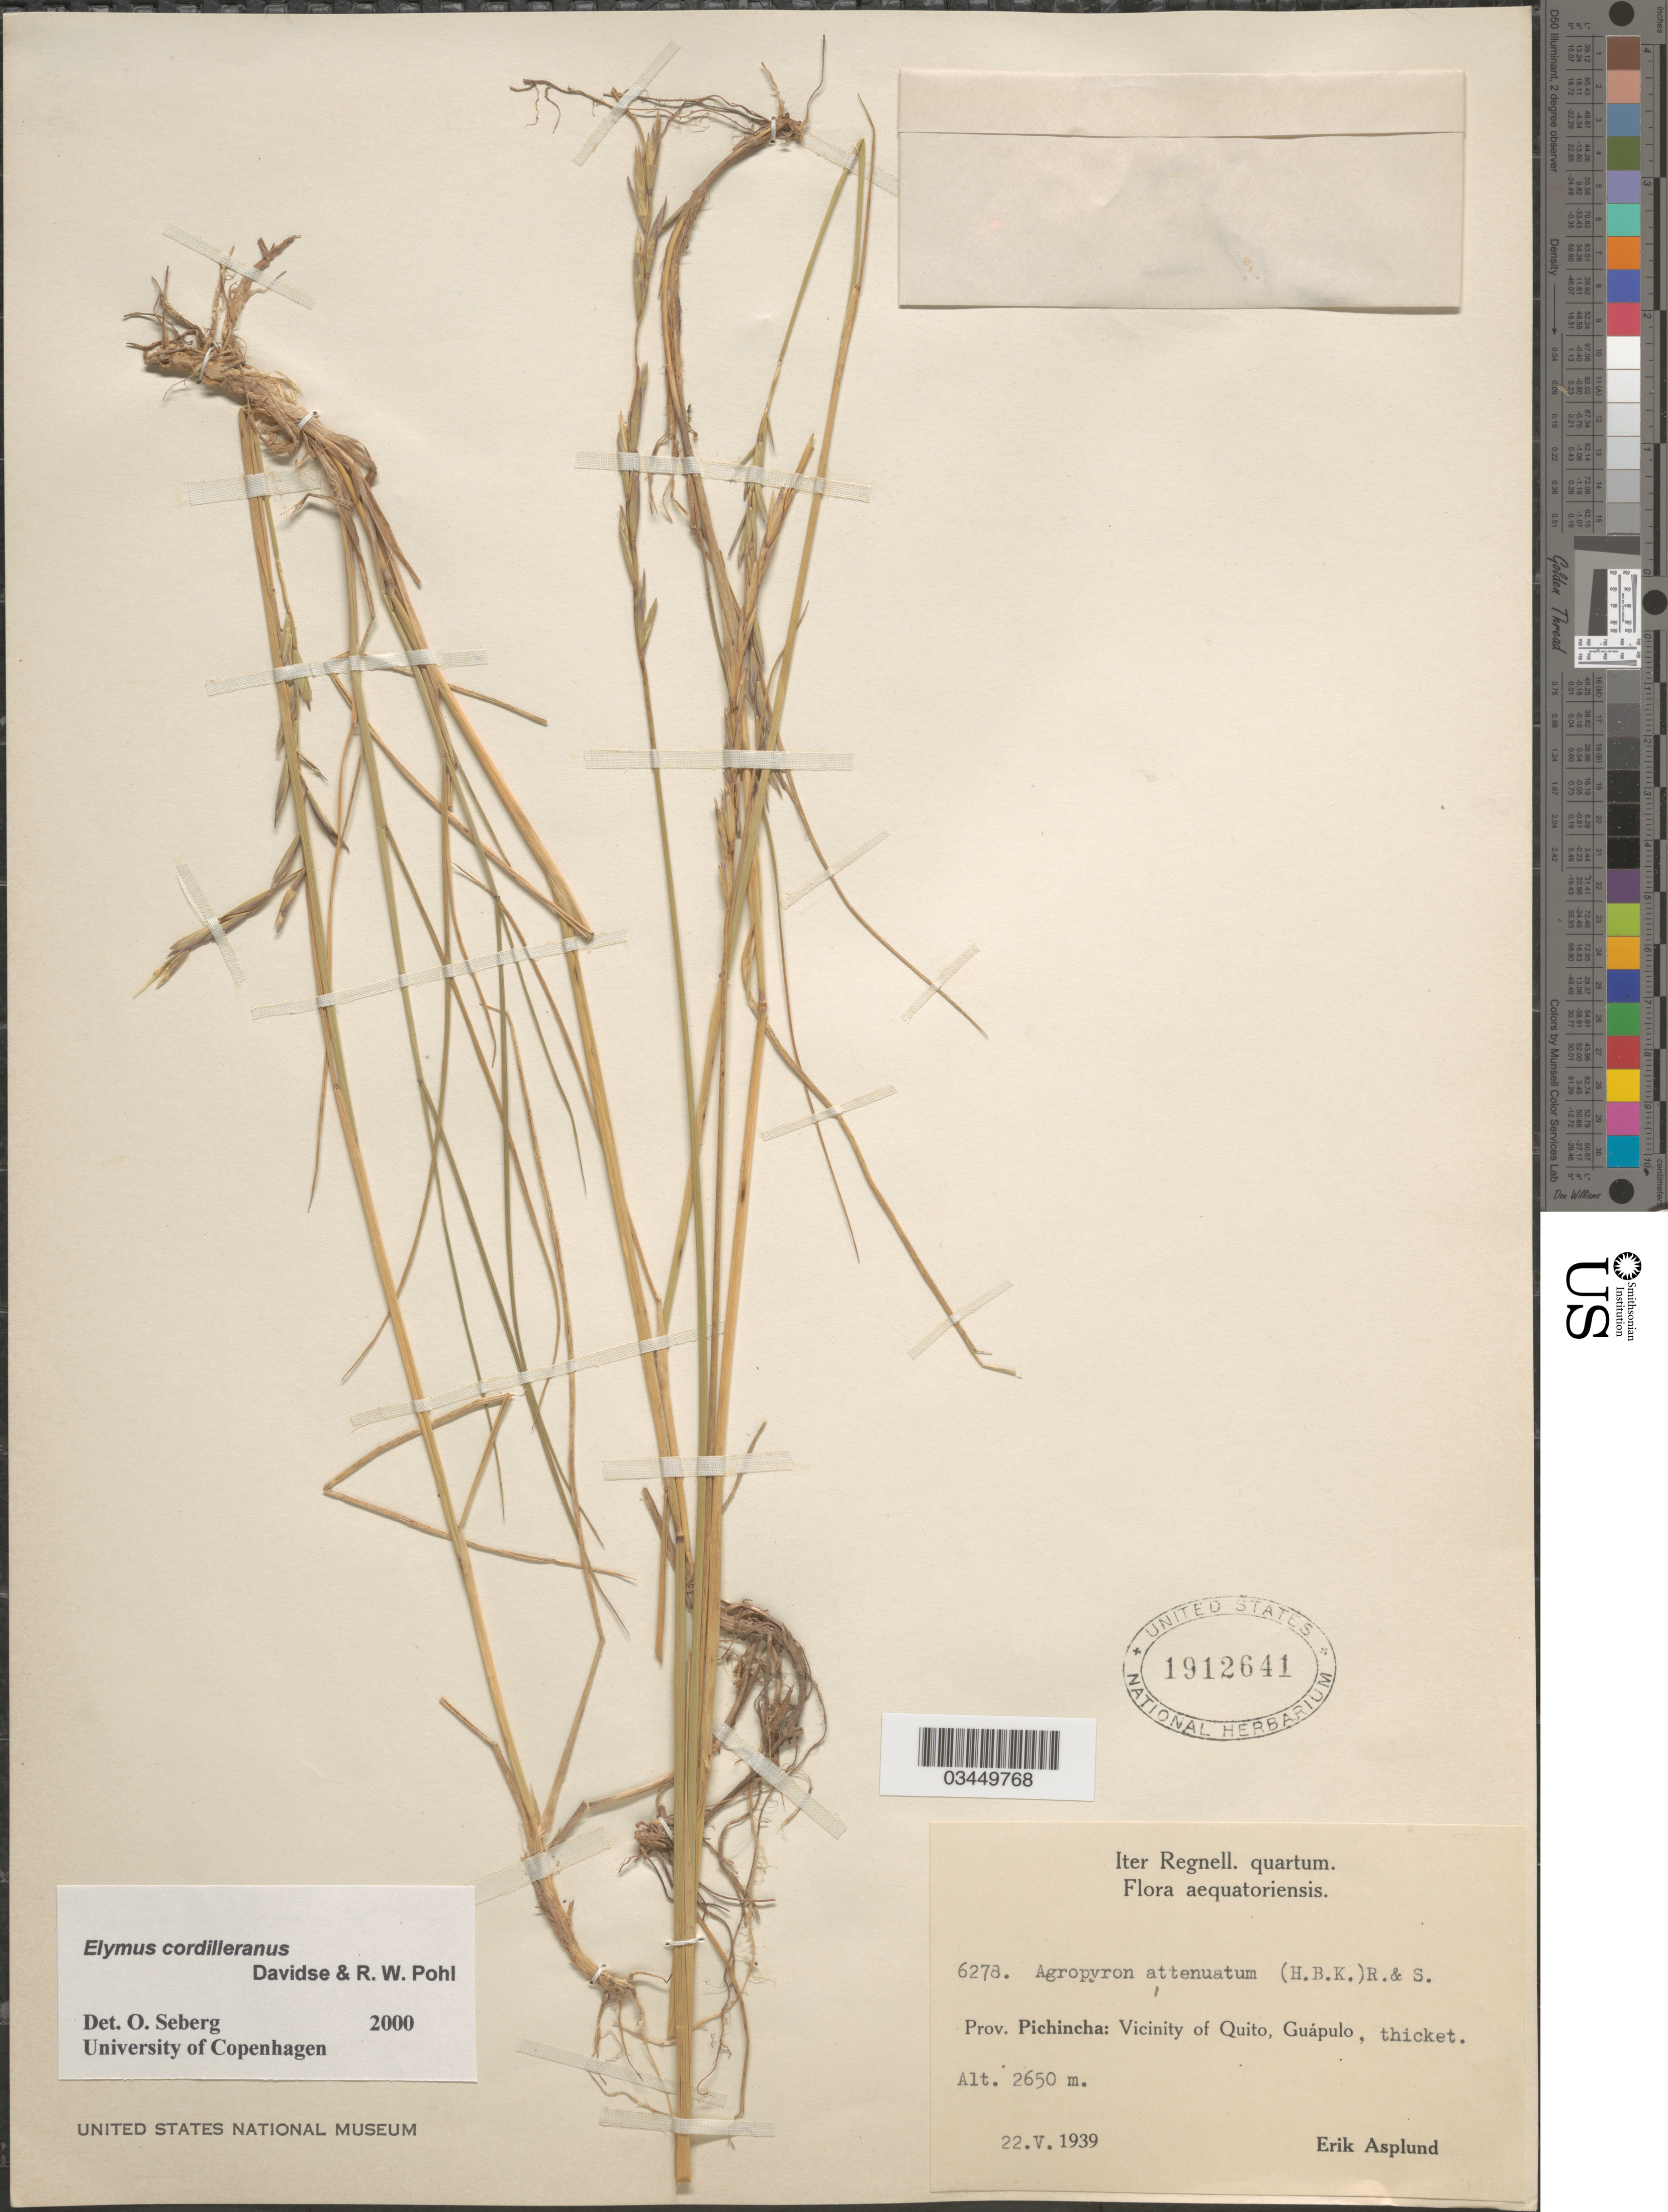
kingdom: Plantae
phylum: Tracheophyta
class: Liliopsida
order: Poales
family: Poaceae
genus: Elymus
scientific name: Elymus cordilleranus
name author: Davidse & R.W. Pohl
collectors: E. Asplund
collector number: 6278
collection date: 1939-05-22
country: Ecuador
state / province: Pichincha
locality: Iter Regnell. quartum. Vicinity of Quito, Guápulo, thicket.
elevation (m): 2650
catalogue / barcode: US 1912641